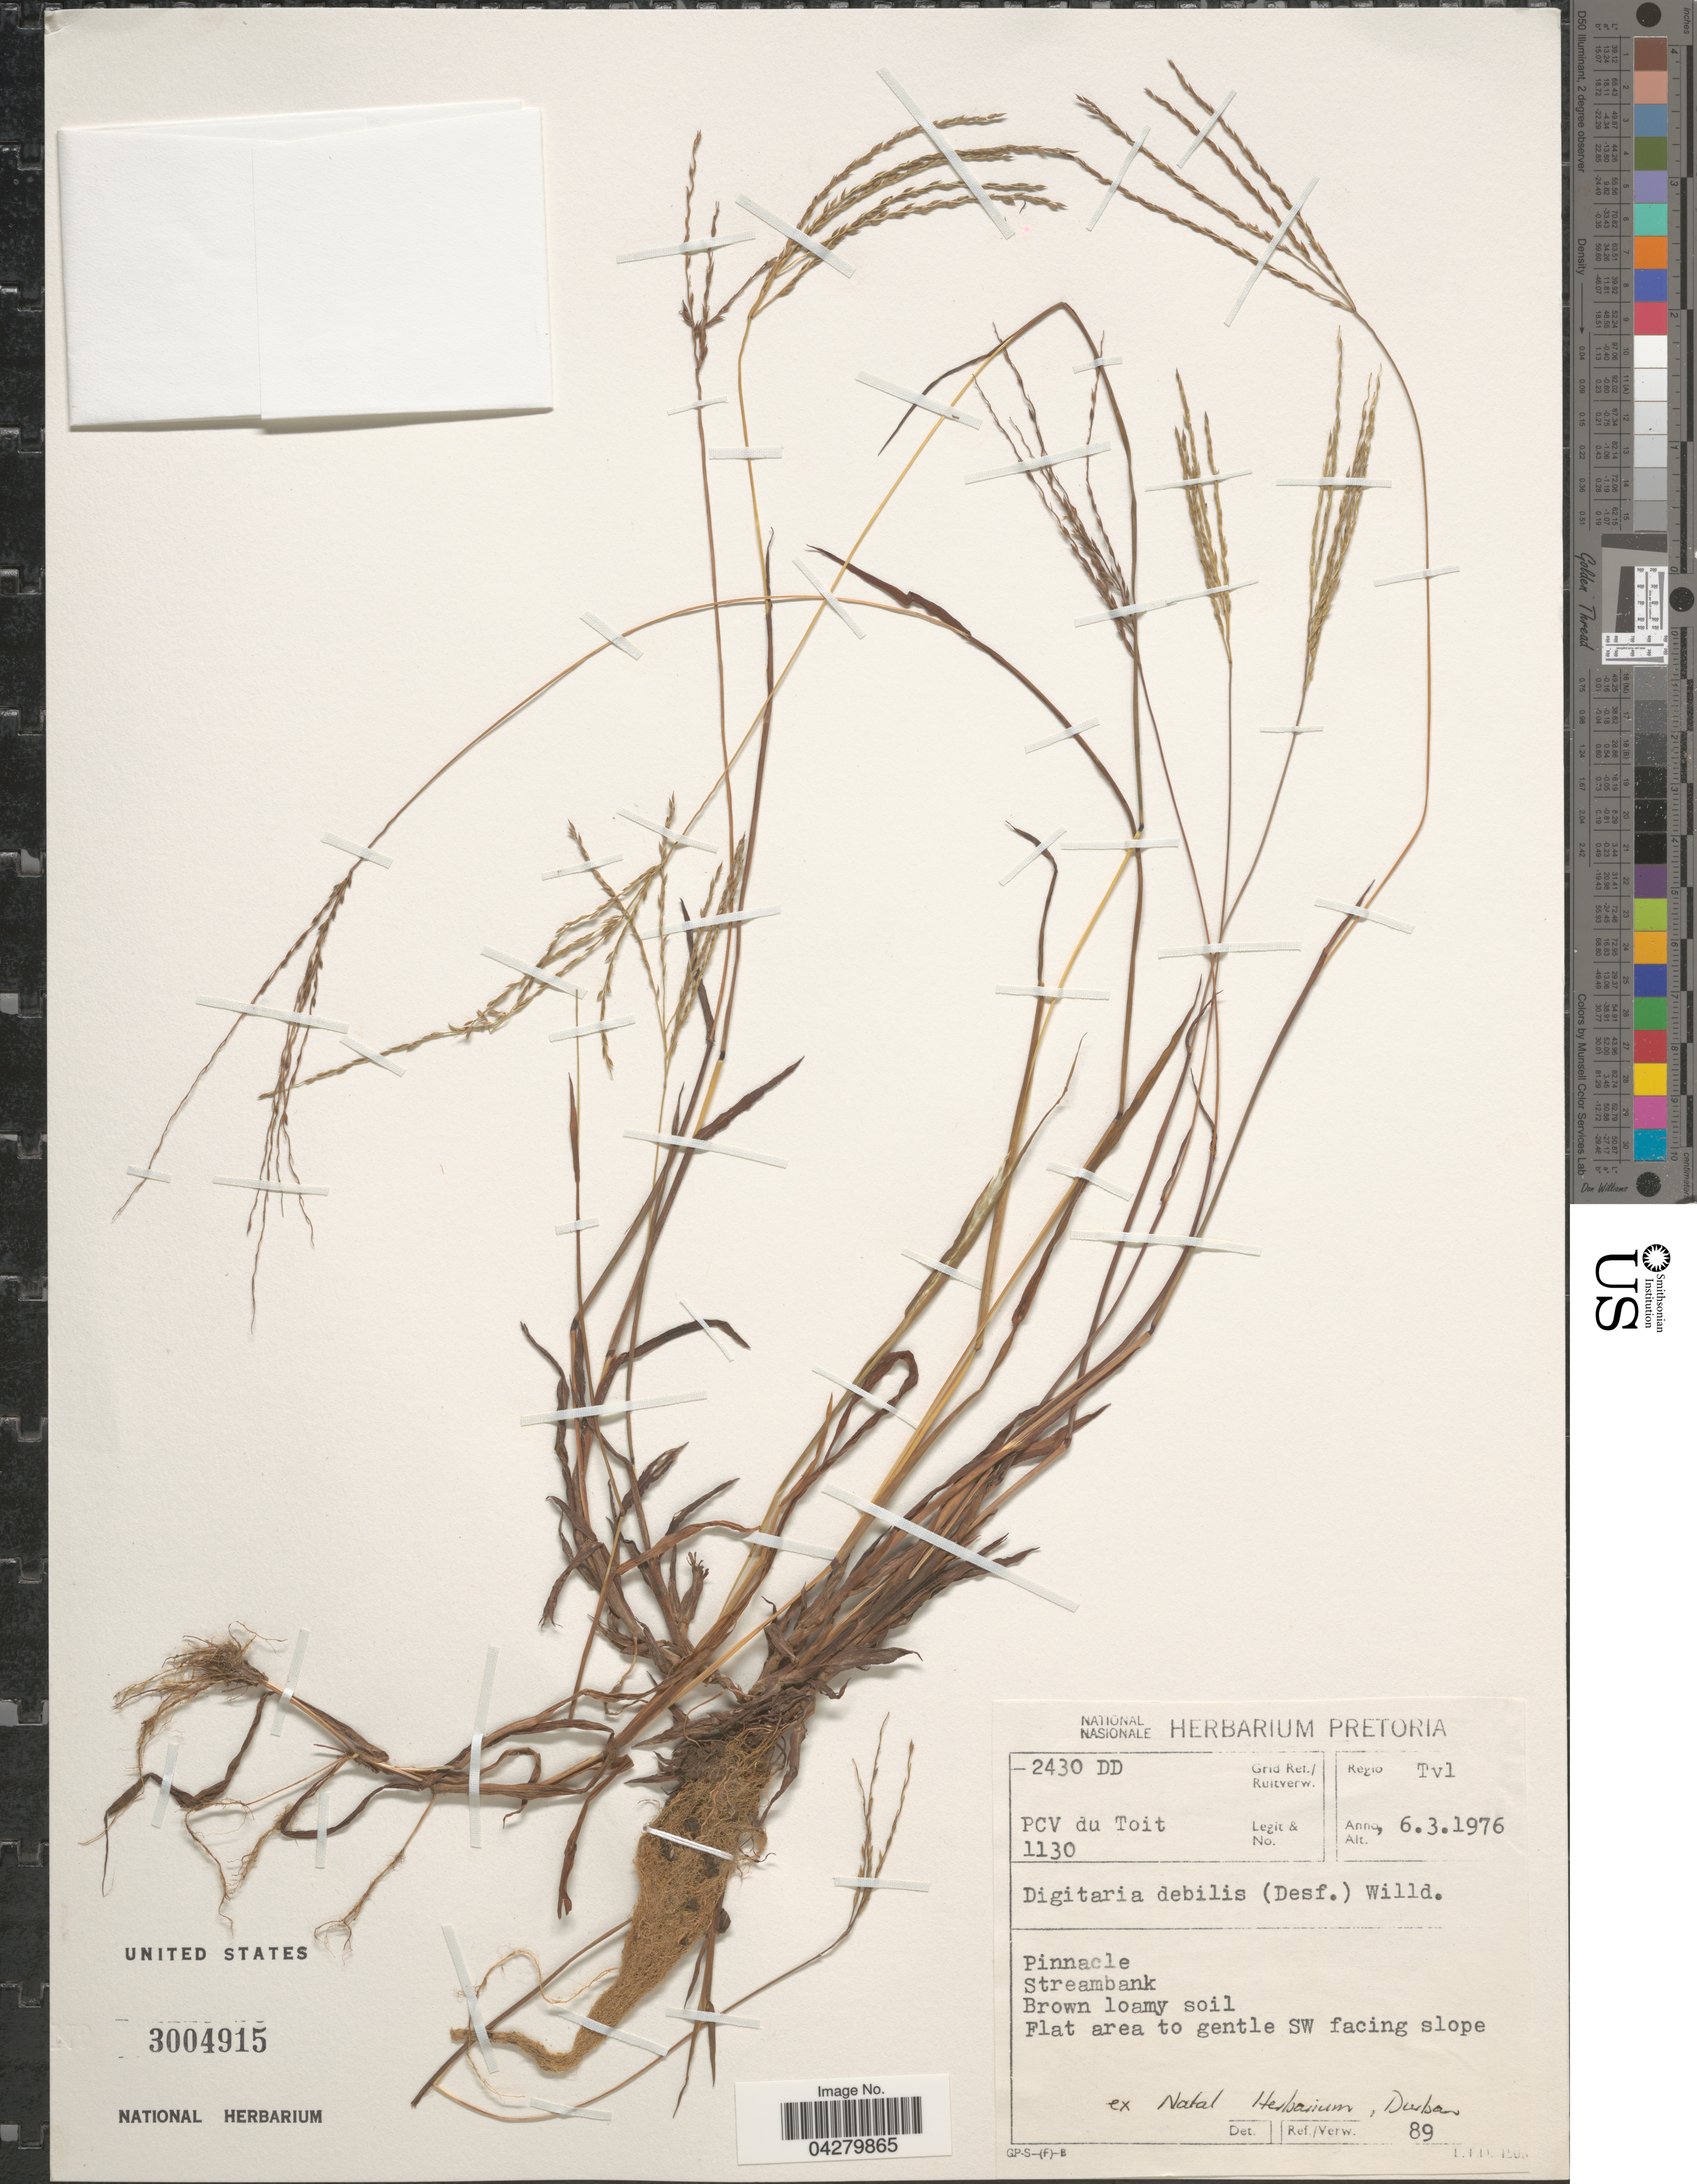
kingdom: Plantae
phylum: Tracheophyta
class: Liliopsida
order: Poales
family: Poaceae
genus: Digitaria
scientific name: Digitaria debilis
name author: (Desf.) Willd.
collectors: P. Du Toit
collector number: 1130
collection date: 1976-03-06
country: South Africa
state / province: KwaZulu-Natal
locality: Grid Ref./ Ruitverw. 2430 DD. Regio Tvl. Pinnacle. Flat area to gentle SW facing slope.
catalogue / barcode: US 3004915